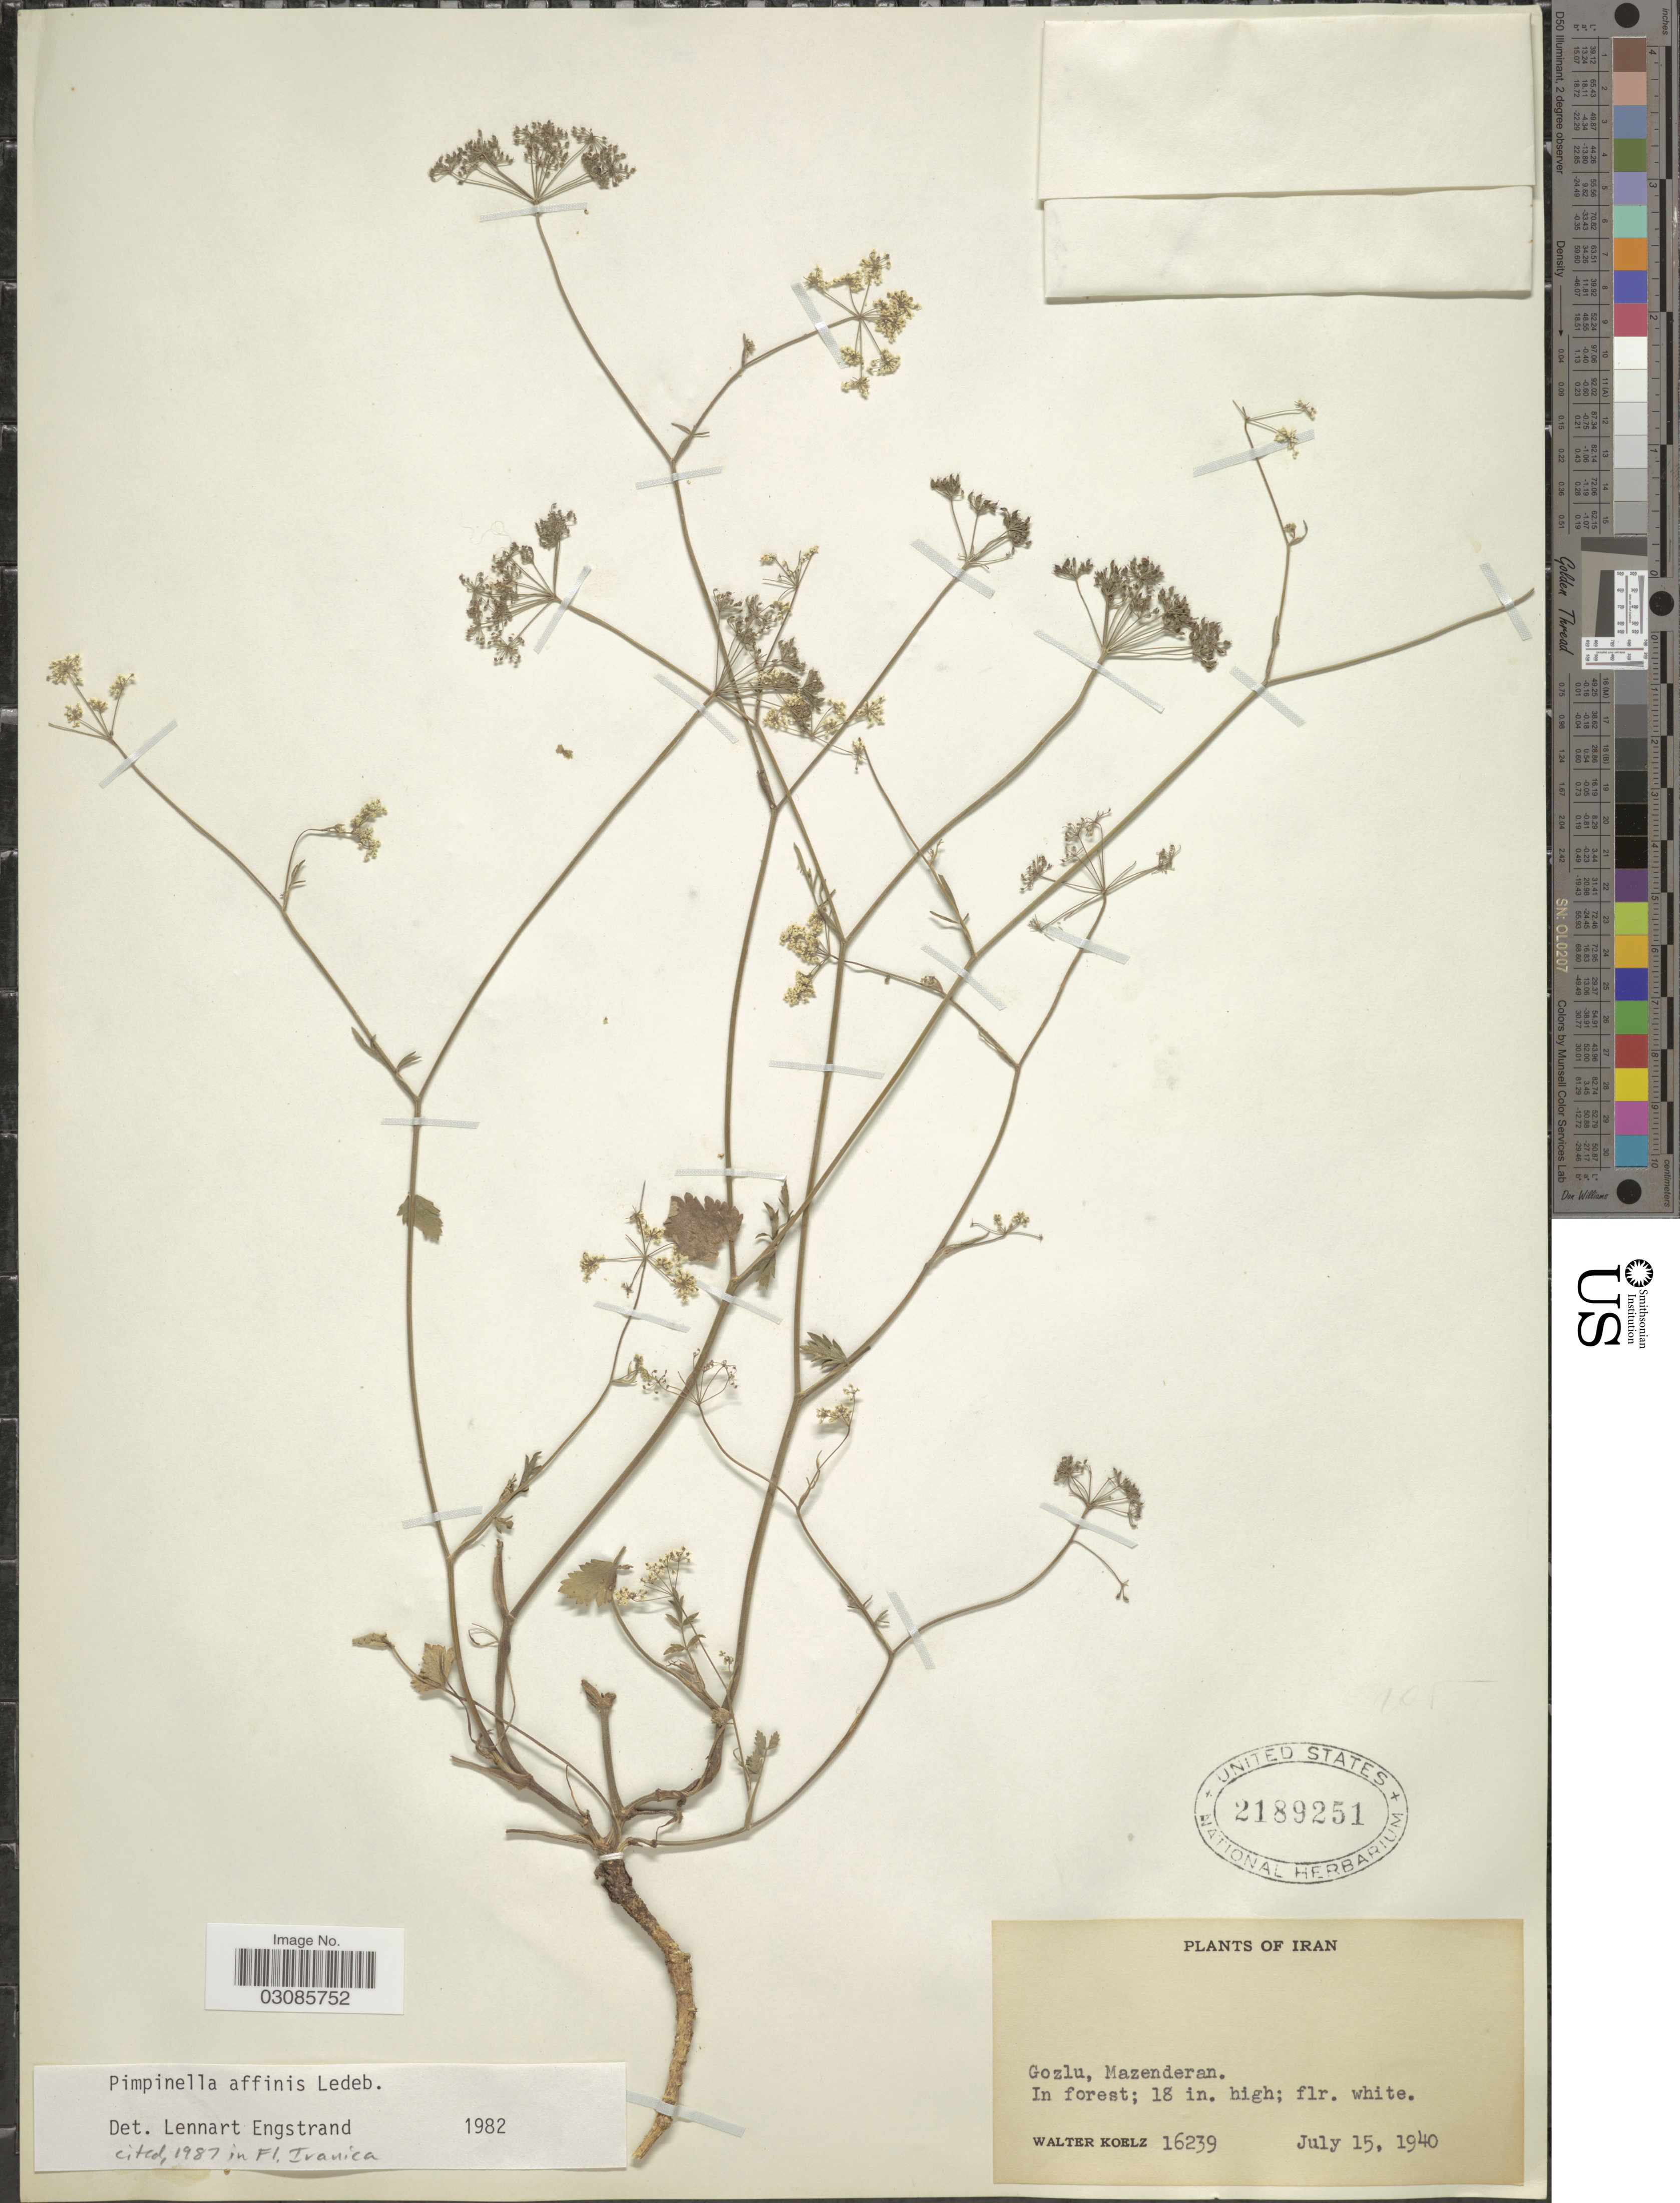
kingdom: Plantae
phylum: Tracheophyta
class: Magnoliopsida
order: Apiales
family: Apiaceae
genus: Pimpinella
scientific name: Pimpinella alpina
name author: Ledeb.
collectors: W. N. Koelz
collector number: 16239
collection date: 1940-07-15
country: Iran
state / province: Mazandaran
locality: Gozlu, Mazenderan.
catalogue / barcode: US 2189251